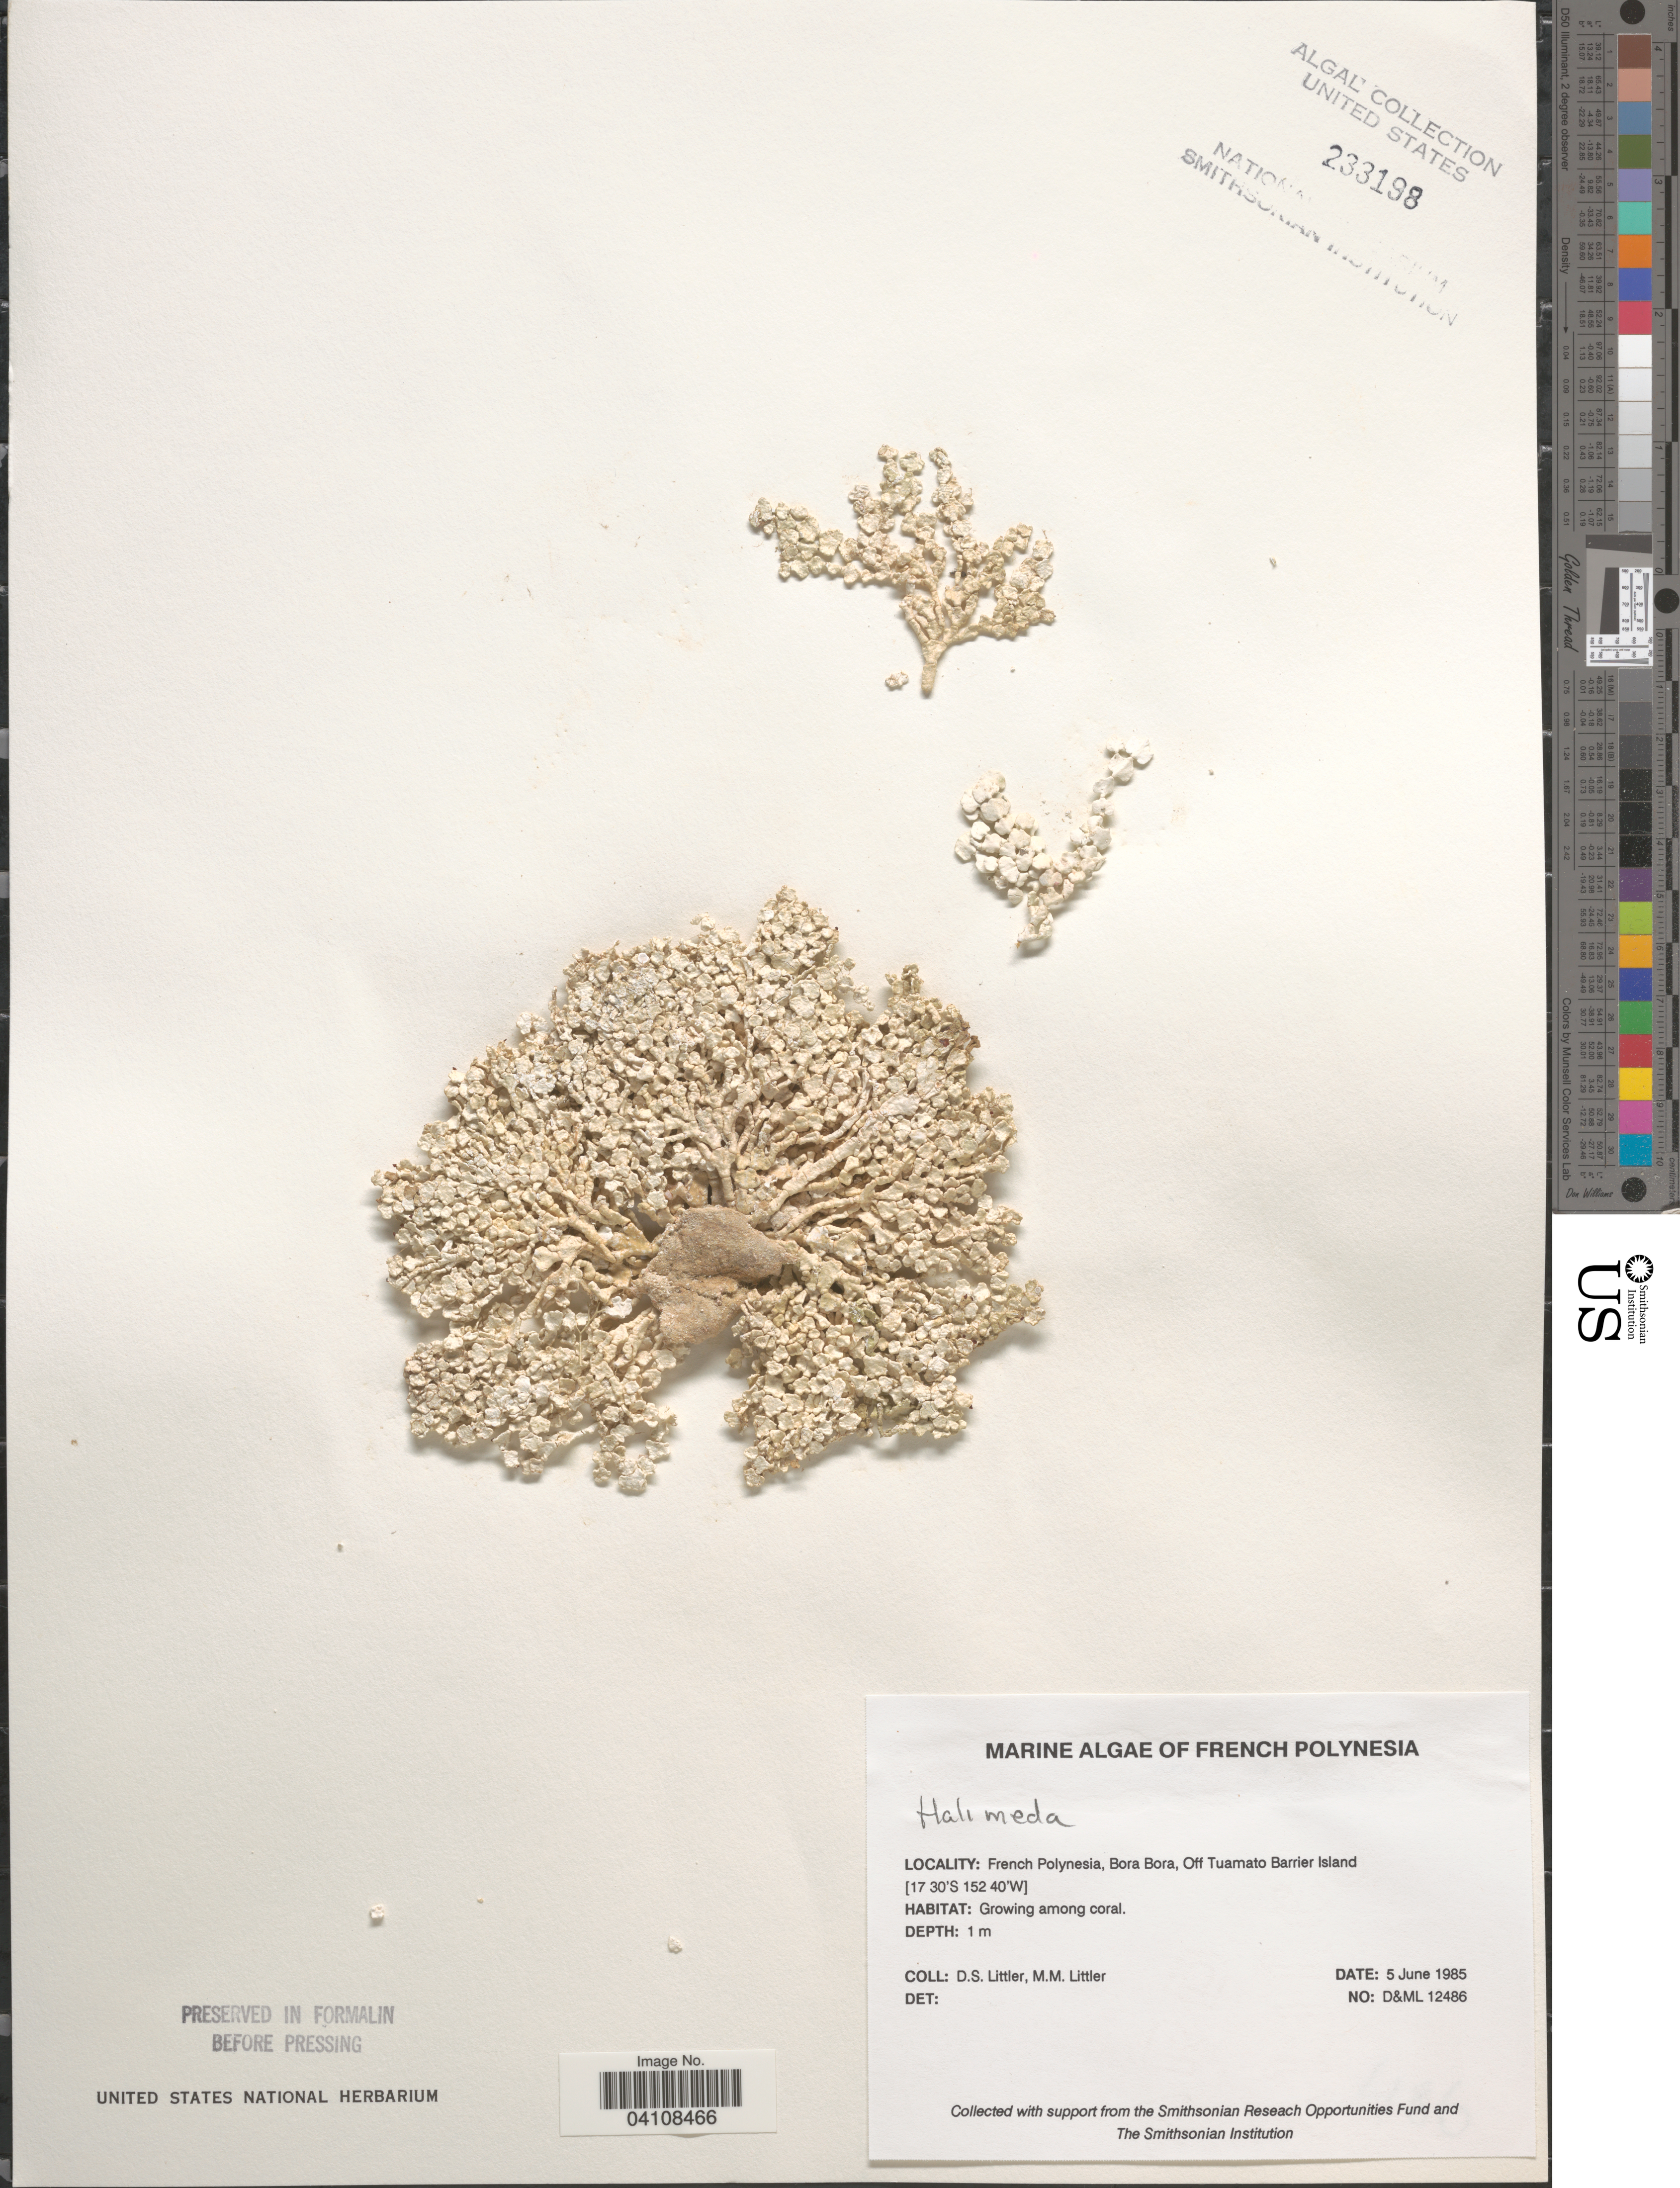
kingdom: Plantae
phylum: Chlorophyta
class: Ulvophyceae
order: Bryopsidales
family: Halimedaceae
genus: Halimeda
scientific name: Halimeda sp.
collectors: D. S. Littler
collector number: D&ML12486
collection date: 1985-06-05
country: French Polynesia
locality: Bora Bora, Off Tuamato Barrier Island.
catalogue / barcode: US 233198